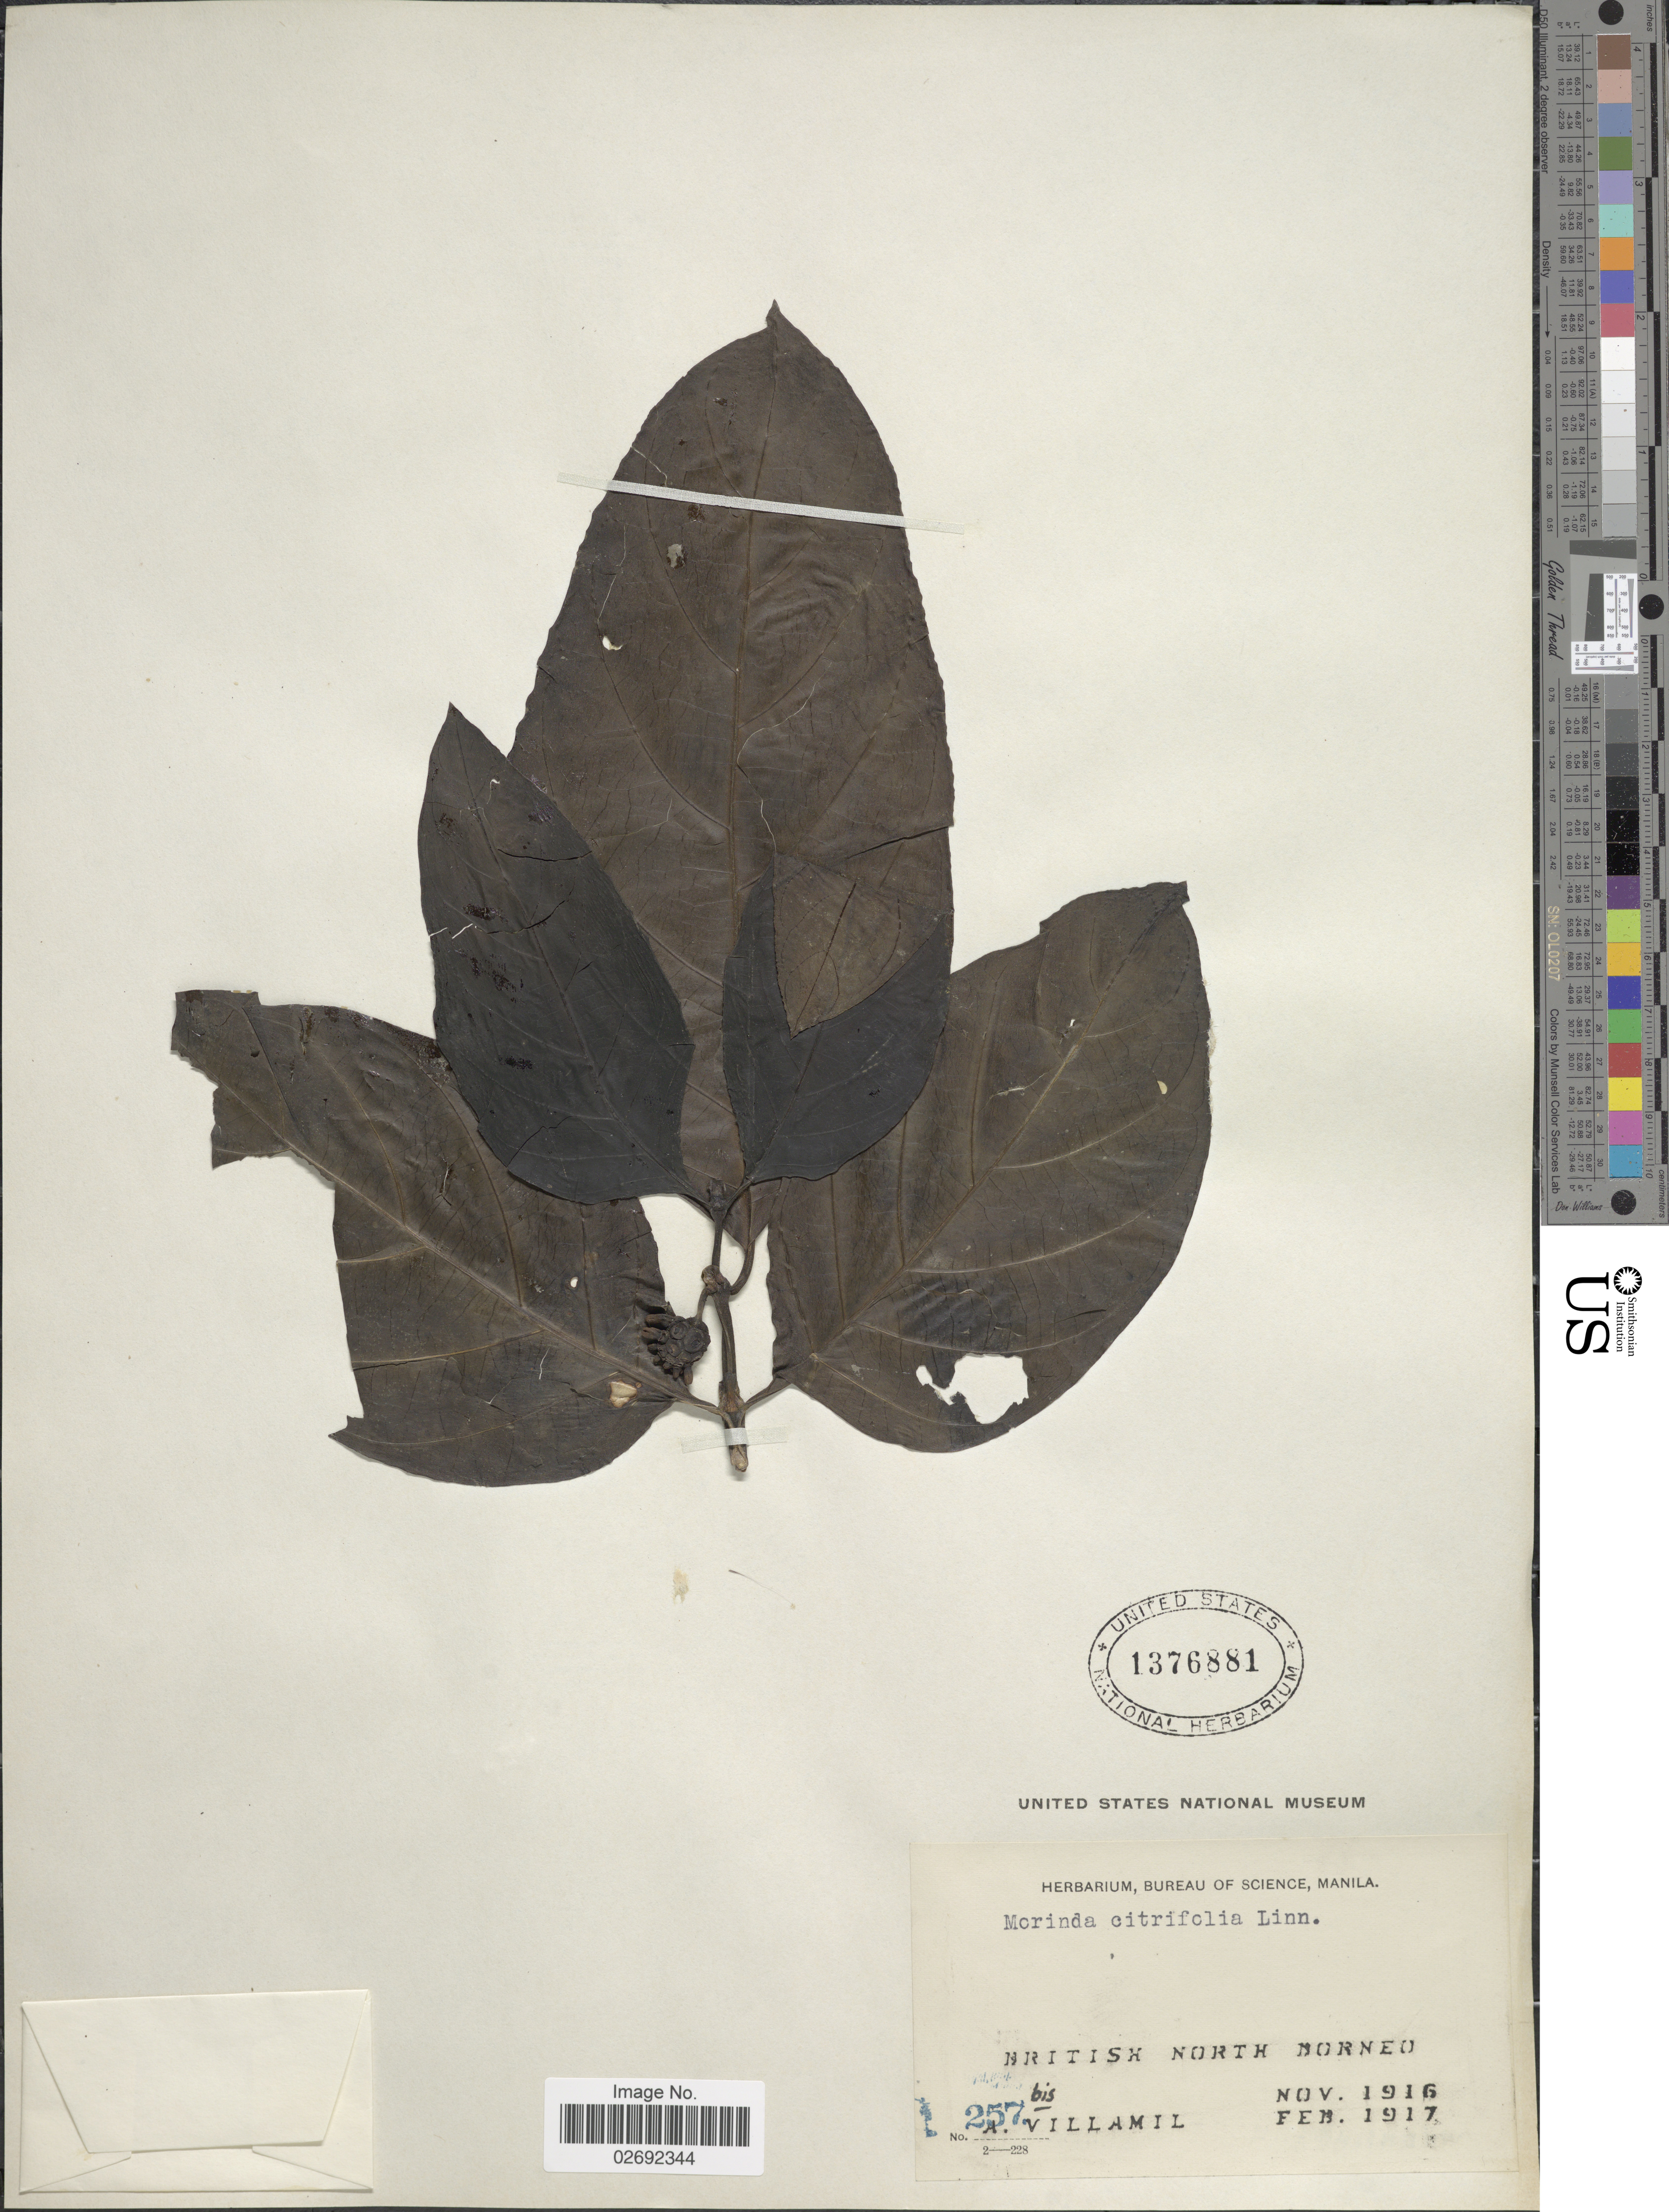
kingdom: Plantae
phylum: Tracheophyta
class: Magnoliopsida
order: Gentianales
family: Rubiaceae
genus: Morinda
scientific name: Morinda citrifolia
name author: L.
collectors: A. Villamil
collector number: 257 bis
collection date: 1916-11/1917-02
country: Malaysia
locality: British North Borneo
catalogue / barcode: US 1376881